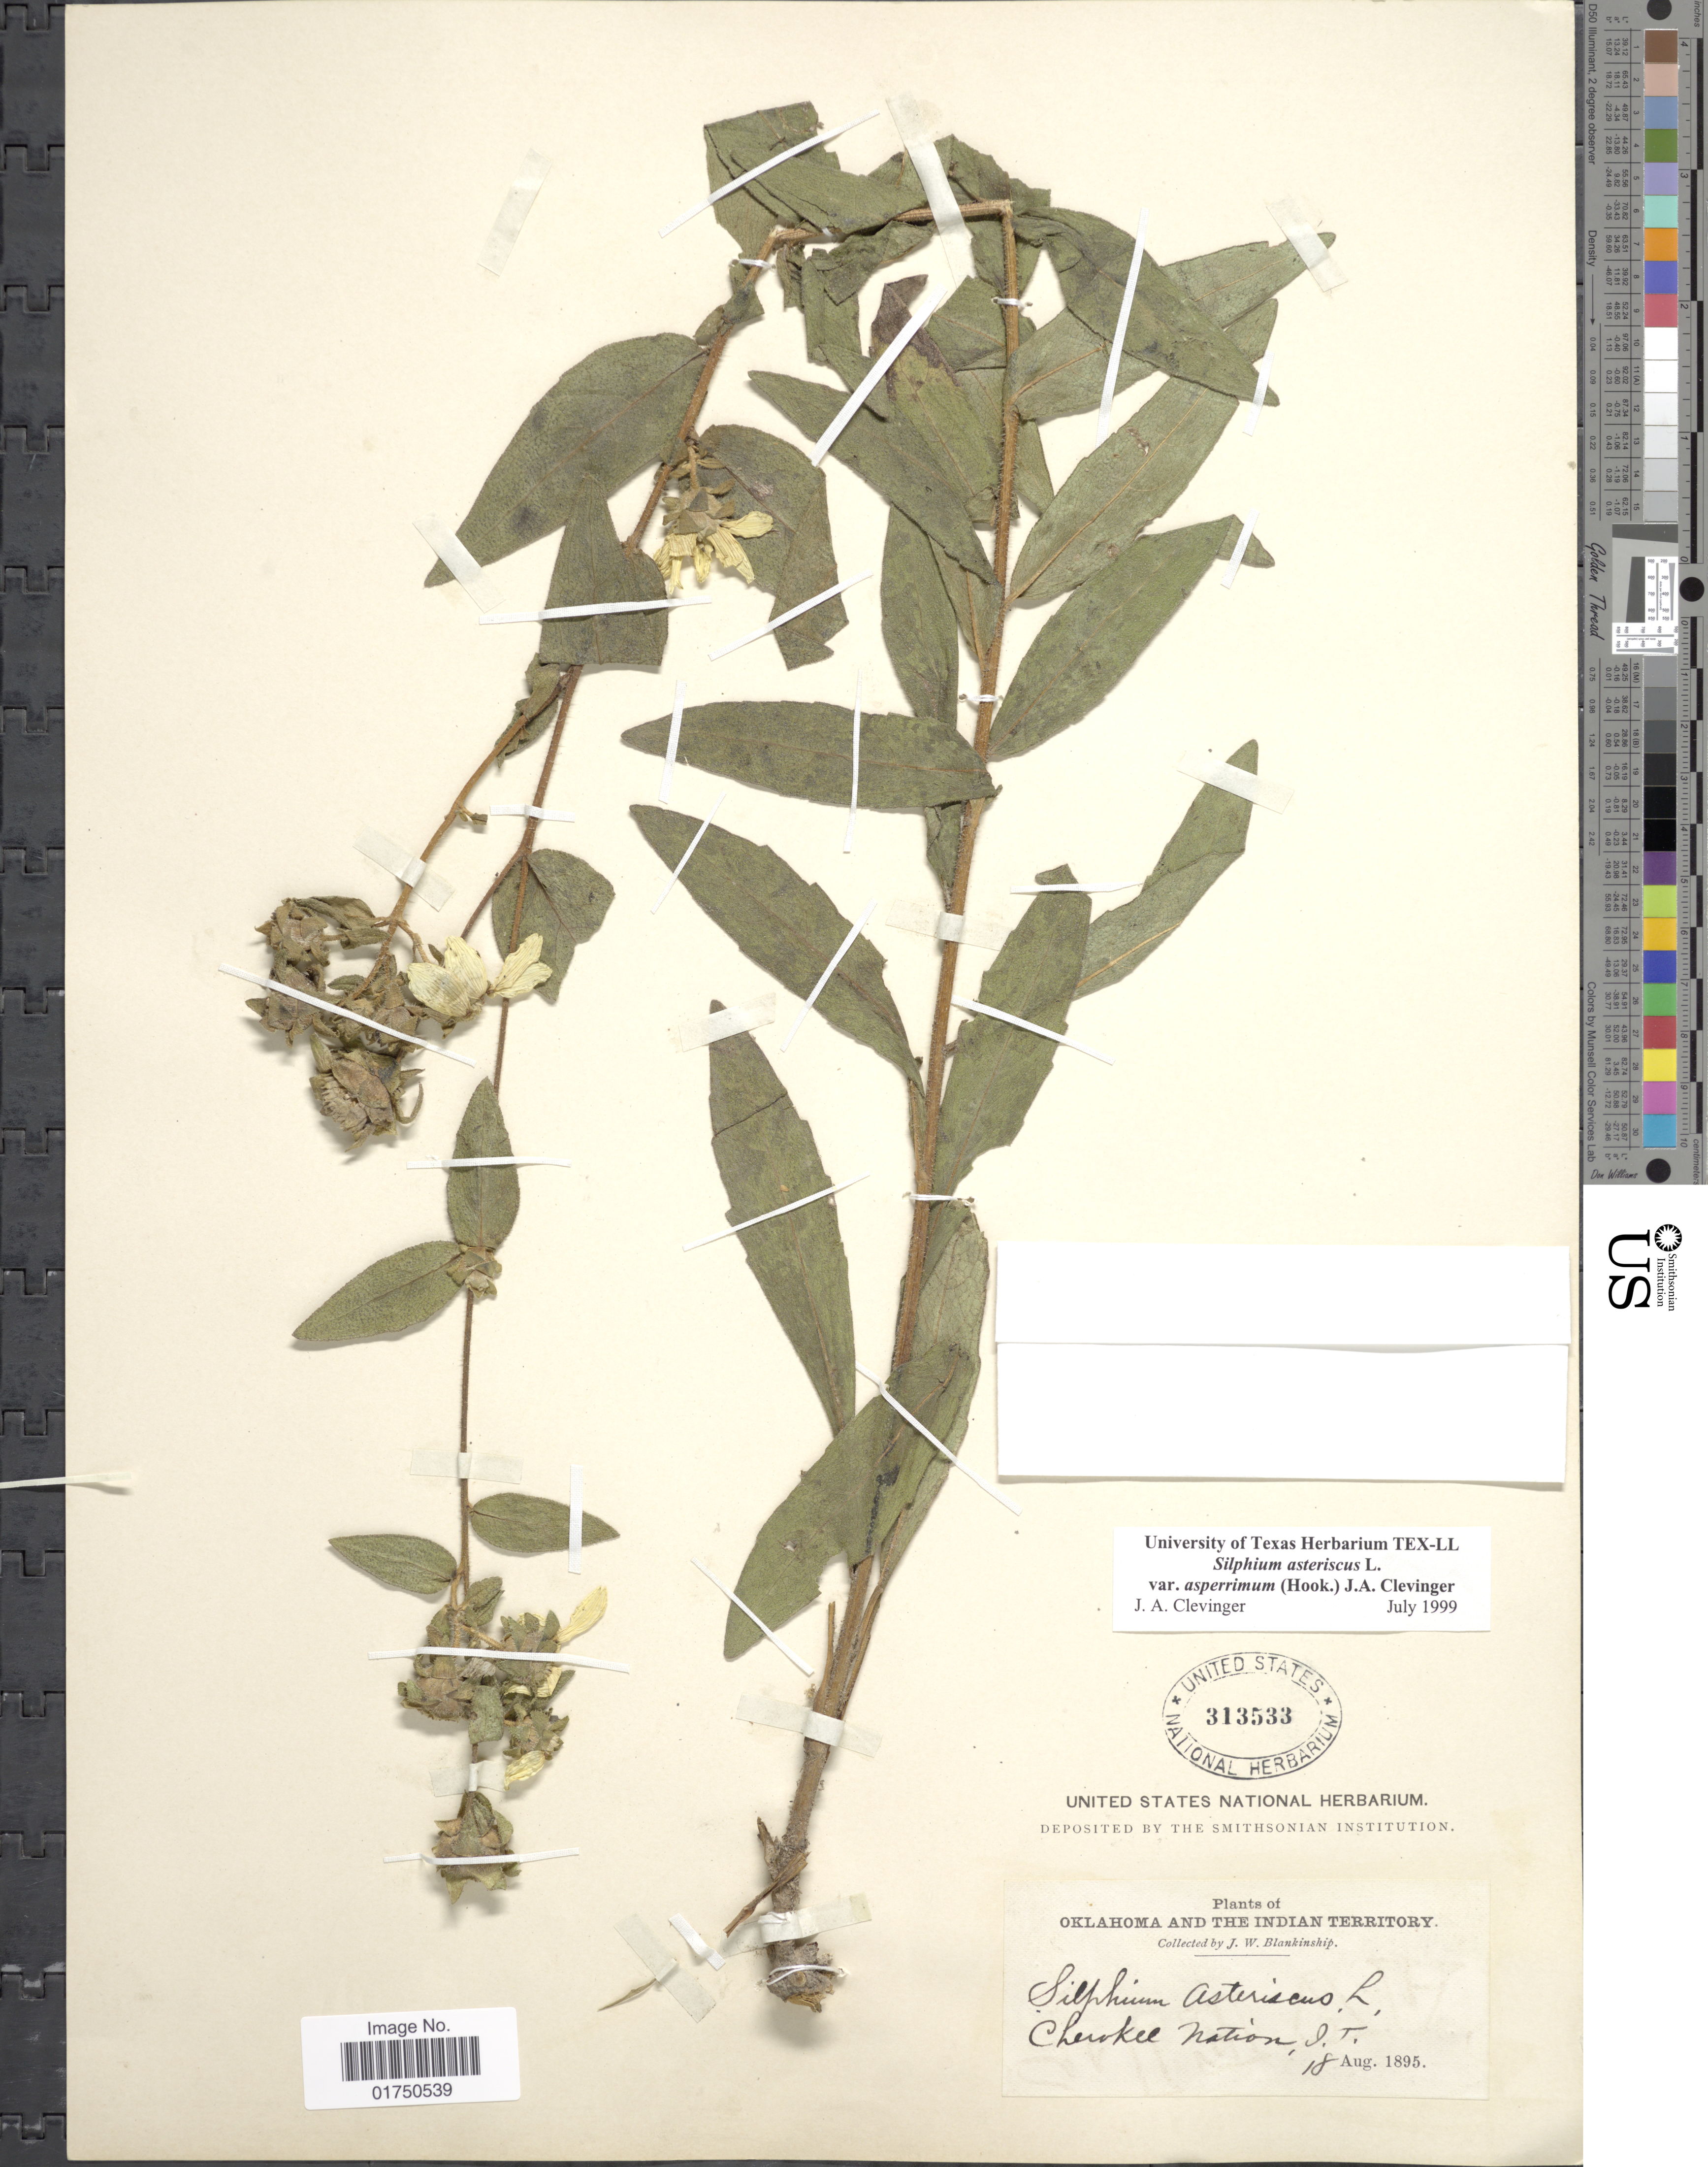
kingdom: Plantae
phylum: Tracheophyta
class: Magnoliopsida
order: Asterales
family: Asteraceae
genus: Silphium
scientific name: Silphium asteriscus var. asperrimum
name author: (Hook.) Clevinger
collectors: J. W. Blankinship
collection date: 1895-08-18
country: United States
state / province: Oklahoma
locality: Oklahoma and the Indian Territory. Cherokee Nation, I.T.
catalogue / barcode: US 313533